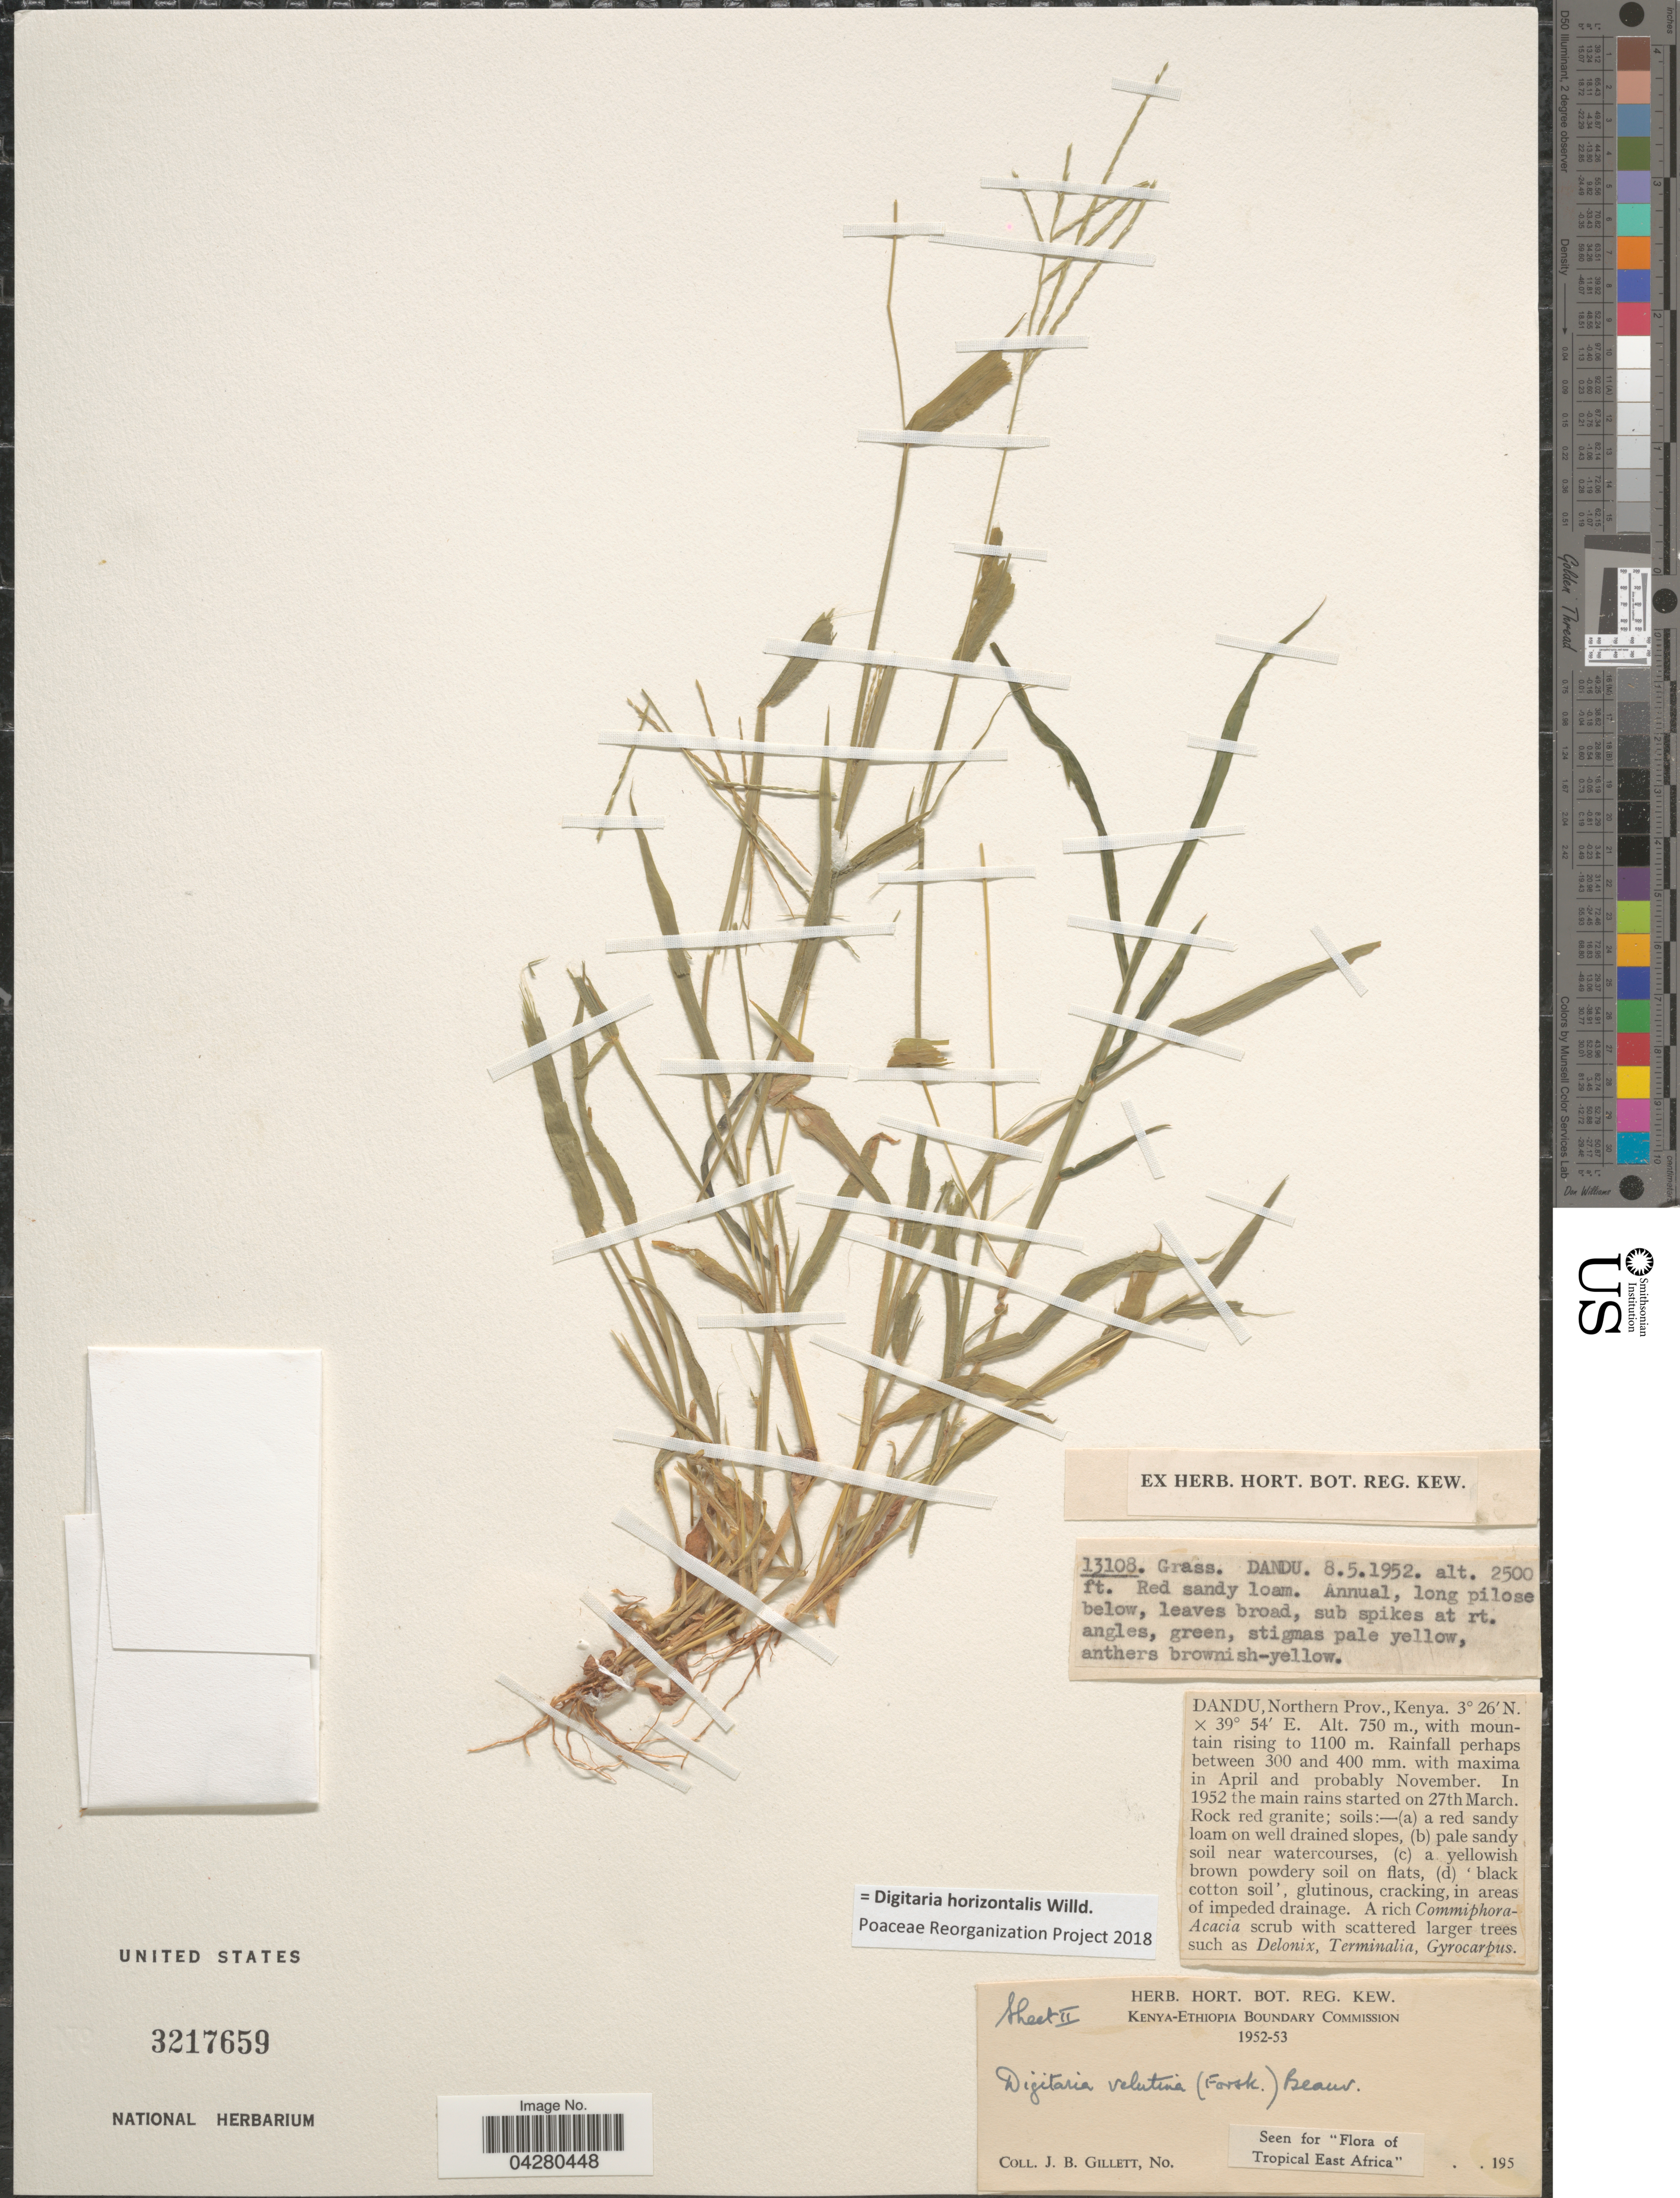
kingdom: Plantae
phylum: Tracheophyta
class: Liliopsida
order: Poales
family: Poaceae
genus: Digitaria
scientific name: Digitaria horizontalis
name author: Willd.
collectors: J. B. Gillett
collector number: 13108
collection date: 1952-05-08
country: Kenya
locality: Dandu, Northern Prov.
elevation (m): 762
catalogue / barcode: US 3217659